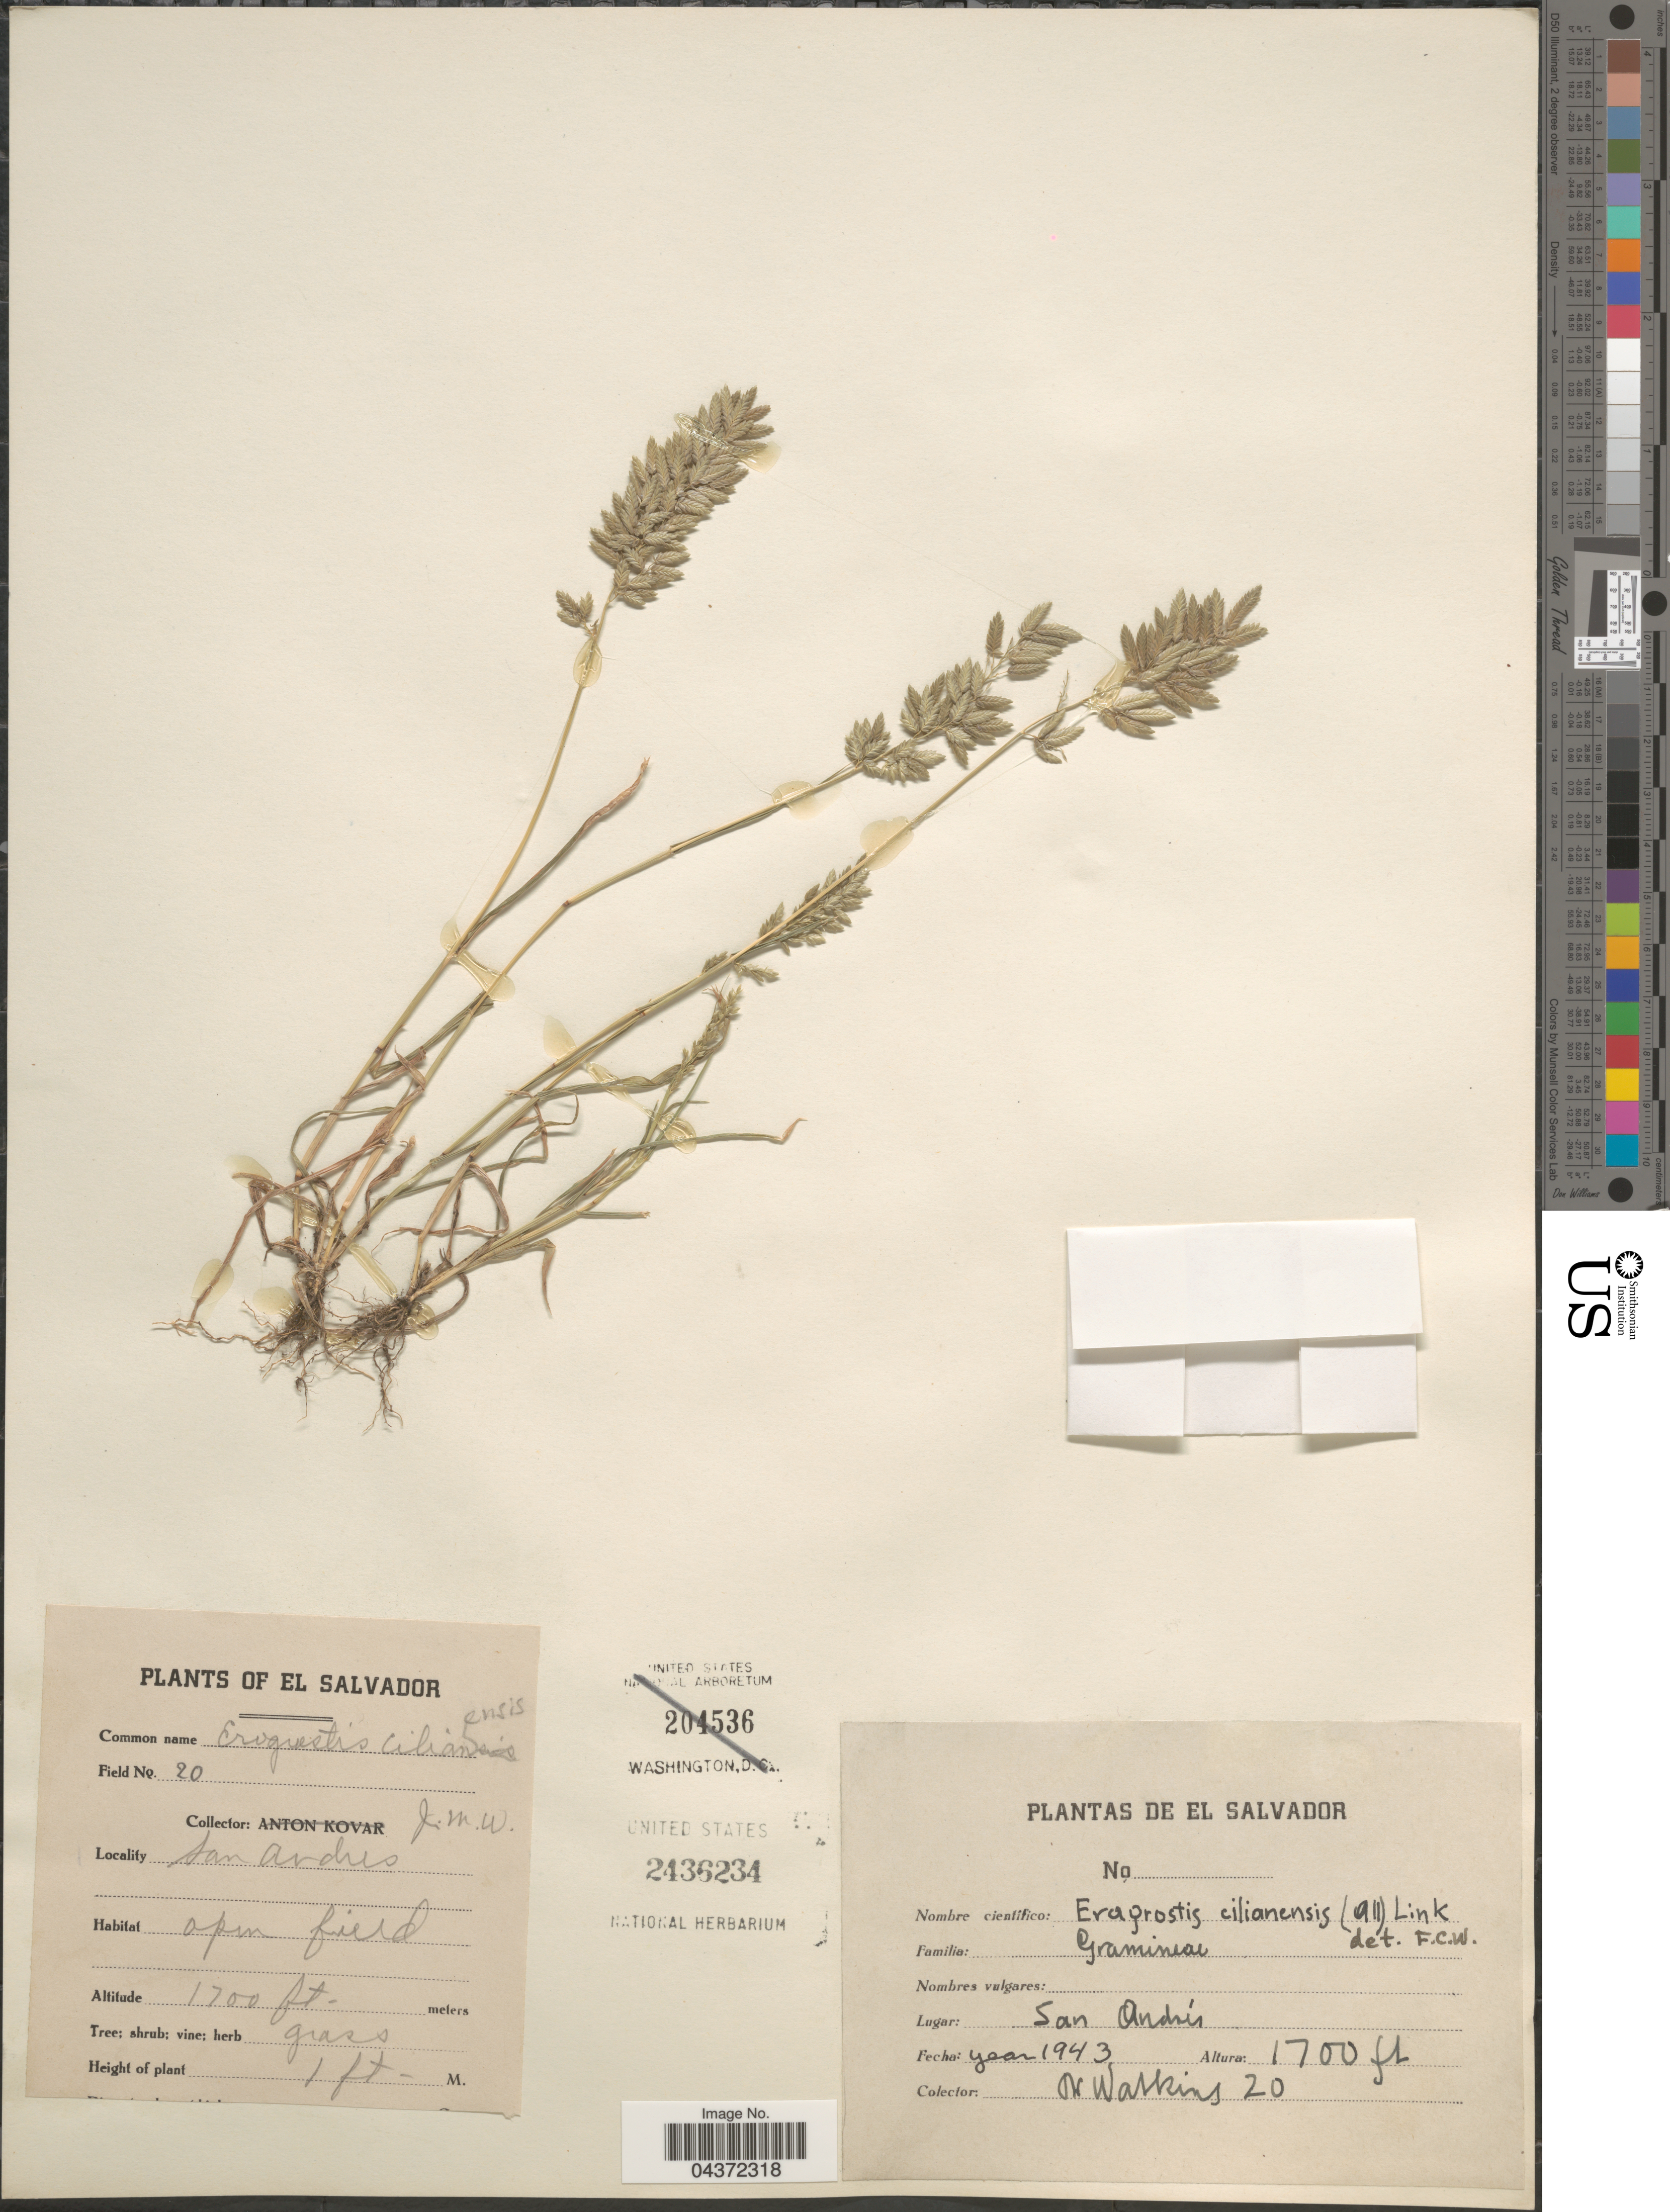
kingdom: Plantae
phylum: Tracheophyta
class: Liliopsida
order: Poales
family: Poaceae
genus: Eragrostis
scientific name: Eragrostis cilianensis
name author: (Bellardi) Vignolo ex Janch.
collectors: J. Watkins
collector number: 20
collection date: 1943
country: El Salvador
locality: San Andrés.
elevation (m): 518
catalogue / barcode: US 2436234